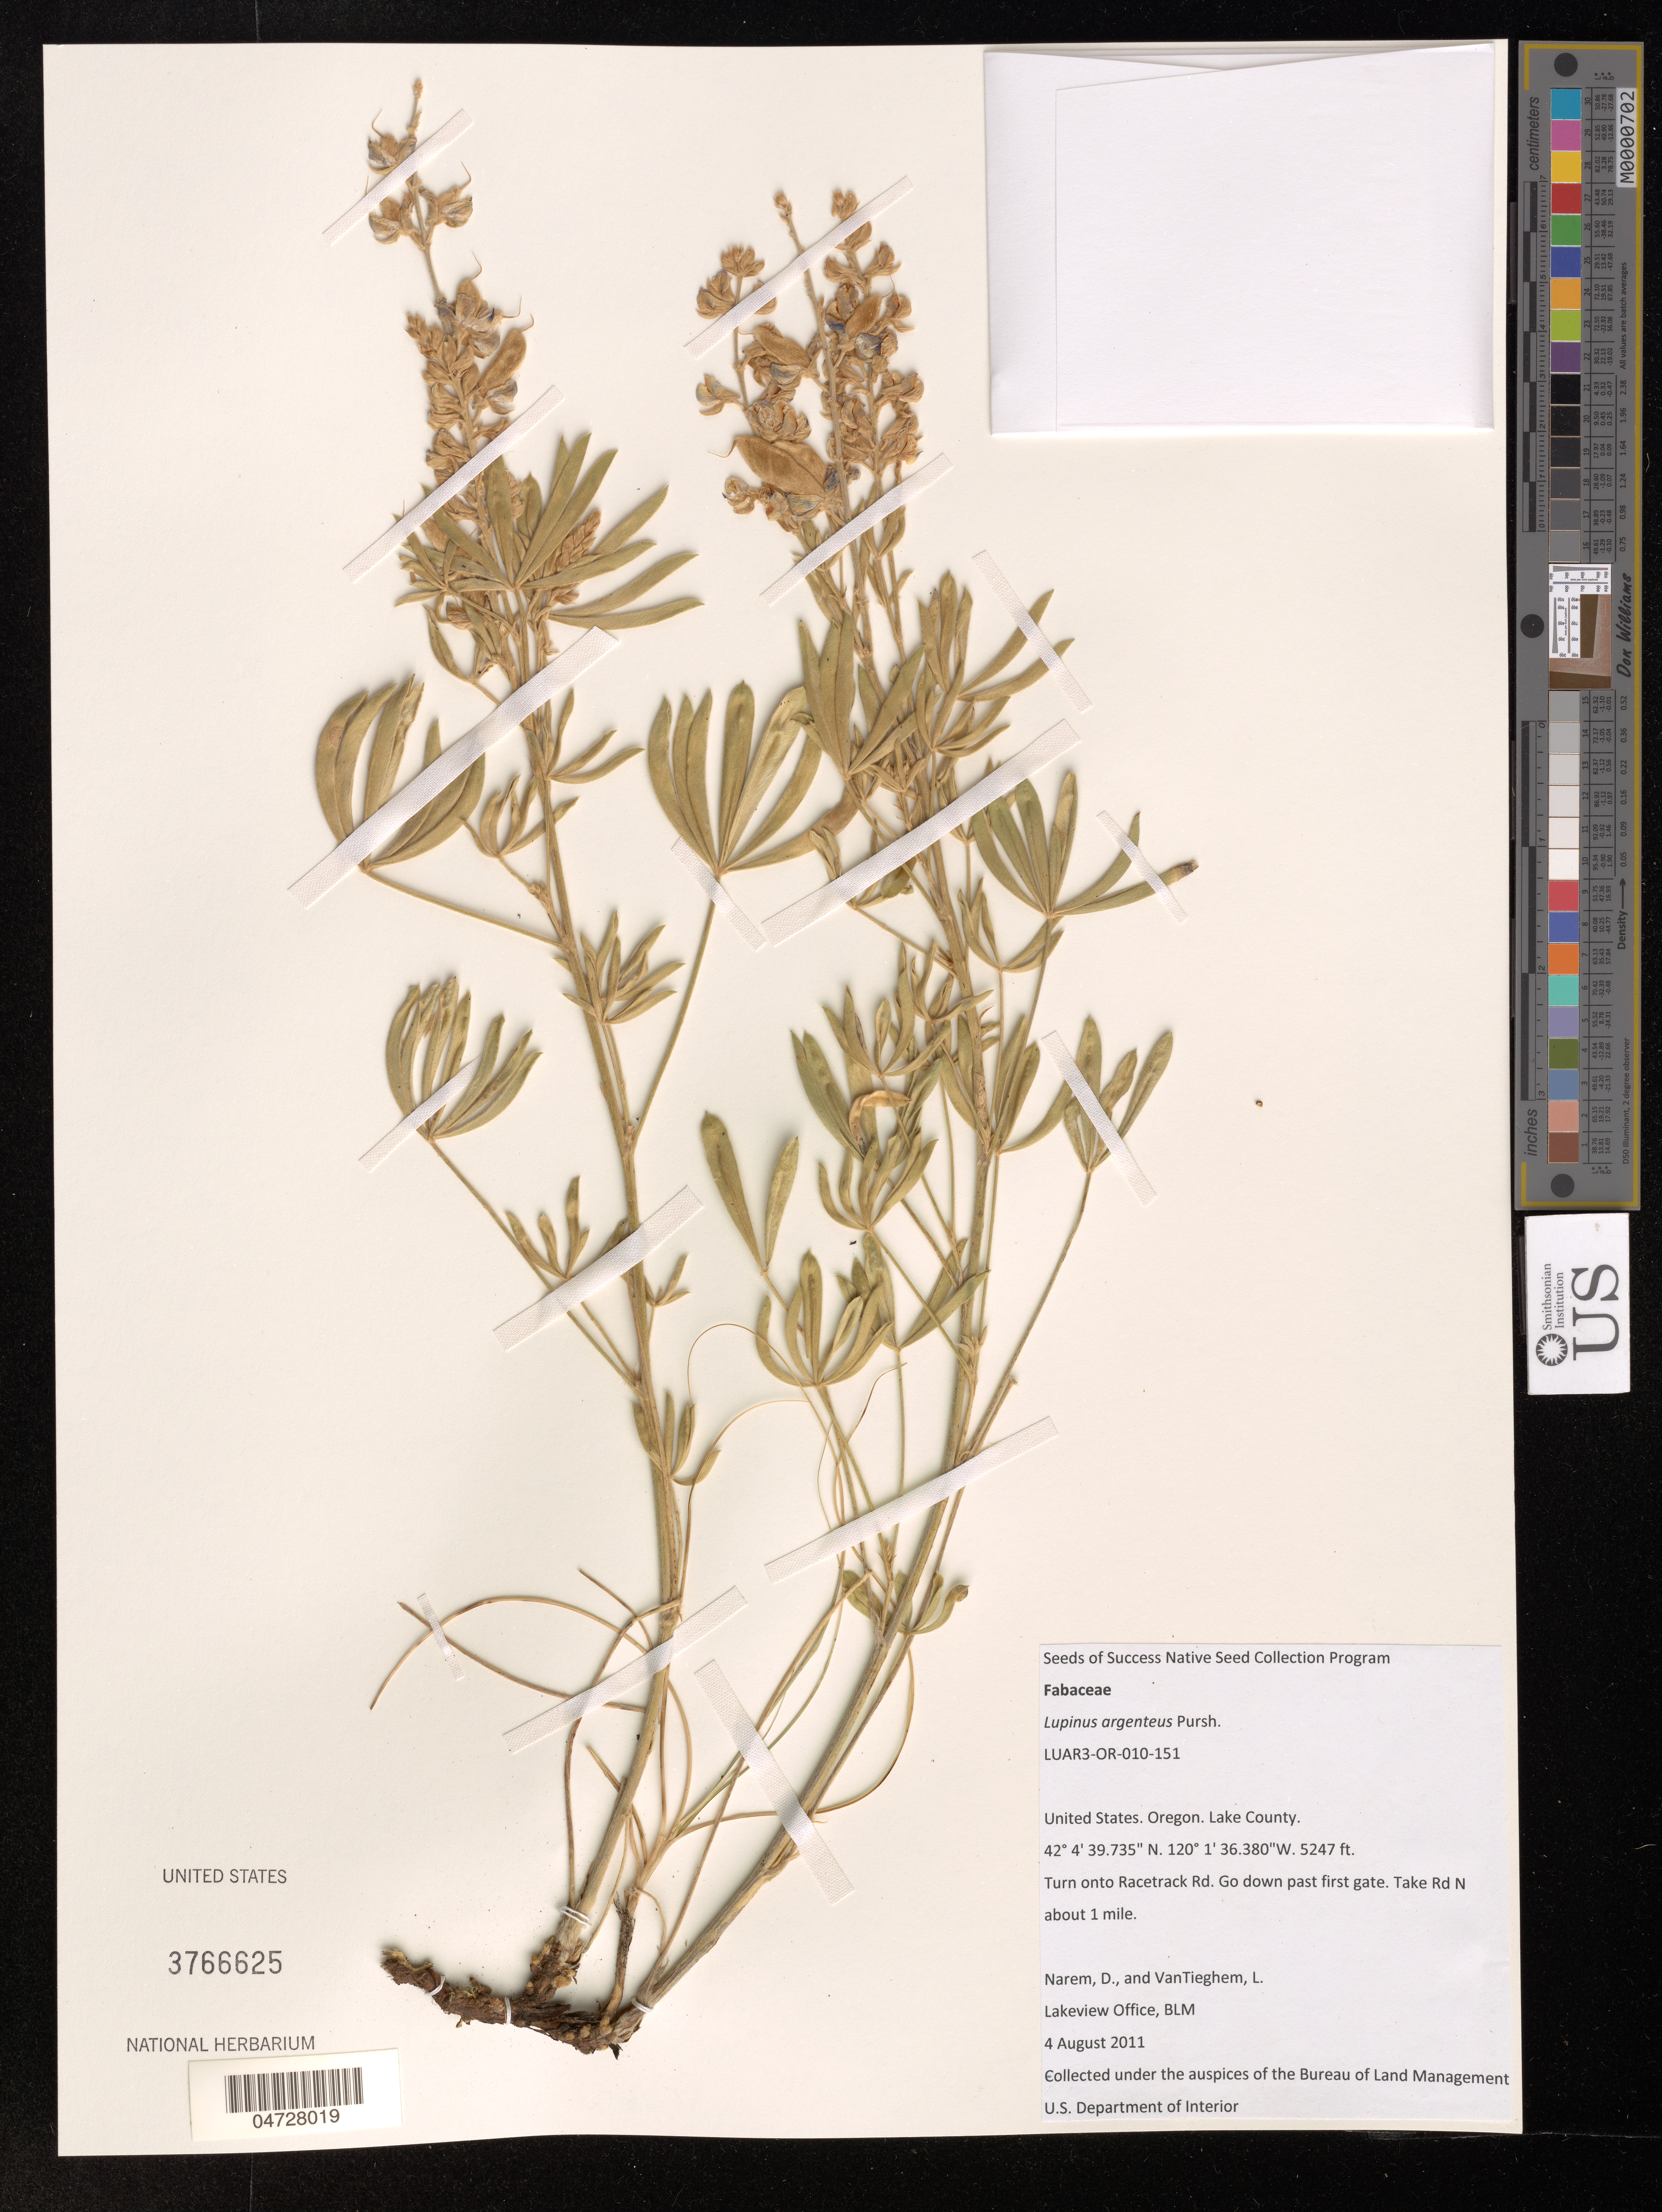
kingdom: Plantae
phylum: Tracheophyta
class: Magnoliopsida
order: Fabales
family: Fabaceae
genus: Lupinus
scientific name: Lupinus argenteus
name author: Pursh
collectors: D. Narem & L. VanTieghem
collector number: LUAR3-OR-010-151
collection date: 2011-08-04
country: United States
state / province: Oregon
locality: Lake County. Turn onto Racetrack Rd. Go down pas first gate. Take Rd N about 1 mile.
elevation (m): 1599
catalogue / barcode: US 3766625